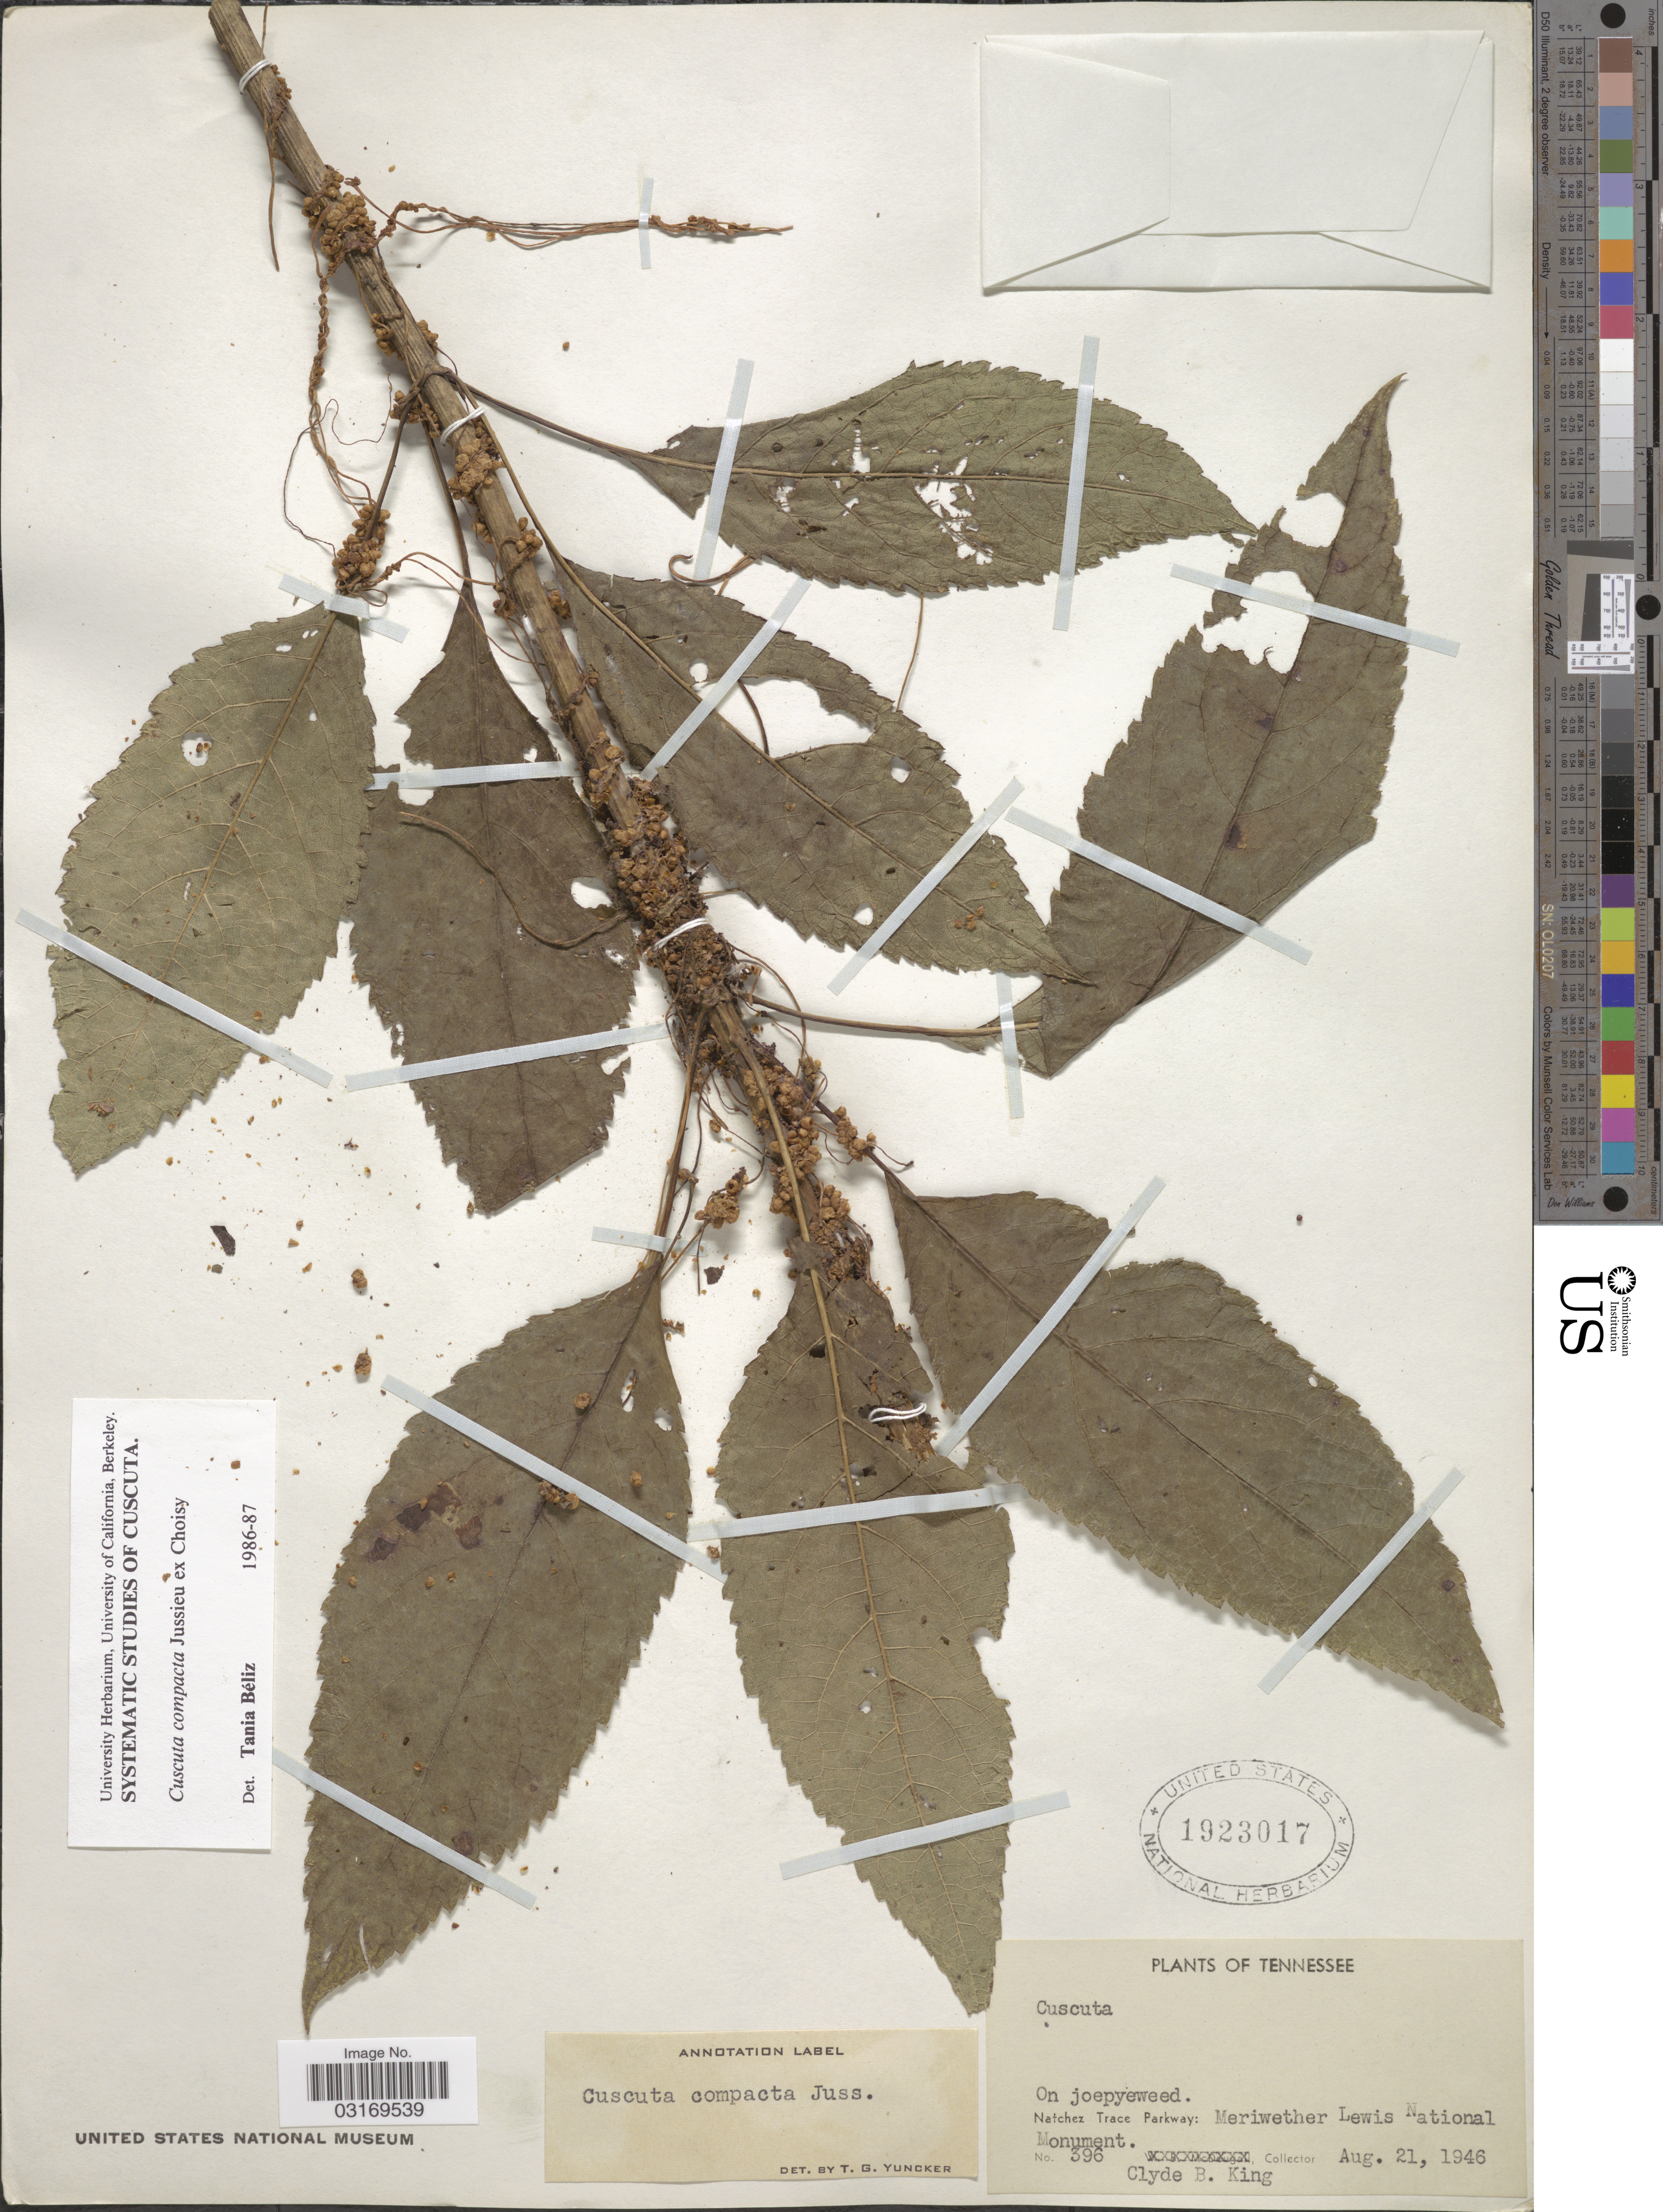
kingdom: Plantae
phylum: Tracheophyta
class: Magnoliopsida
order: Solanales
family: Convolvulaceae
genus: Cuscuta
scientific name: Cuscuta compacta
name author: Juss. ex Choisy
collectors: C. King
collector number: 396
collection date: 1946-08-21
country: United States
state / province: Tennessee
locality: Natchez Trace Pakrway: Meriwether Lewis National Monument.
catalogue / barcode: US 1923017